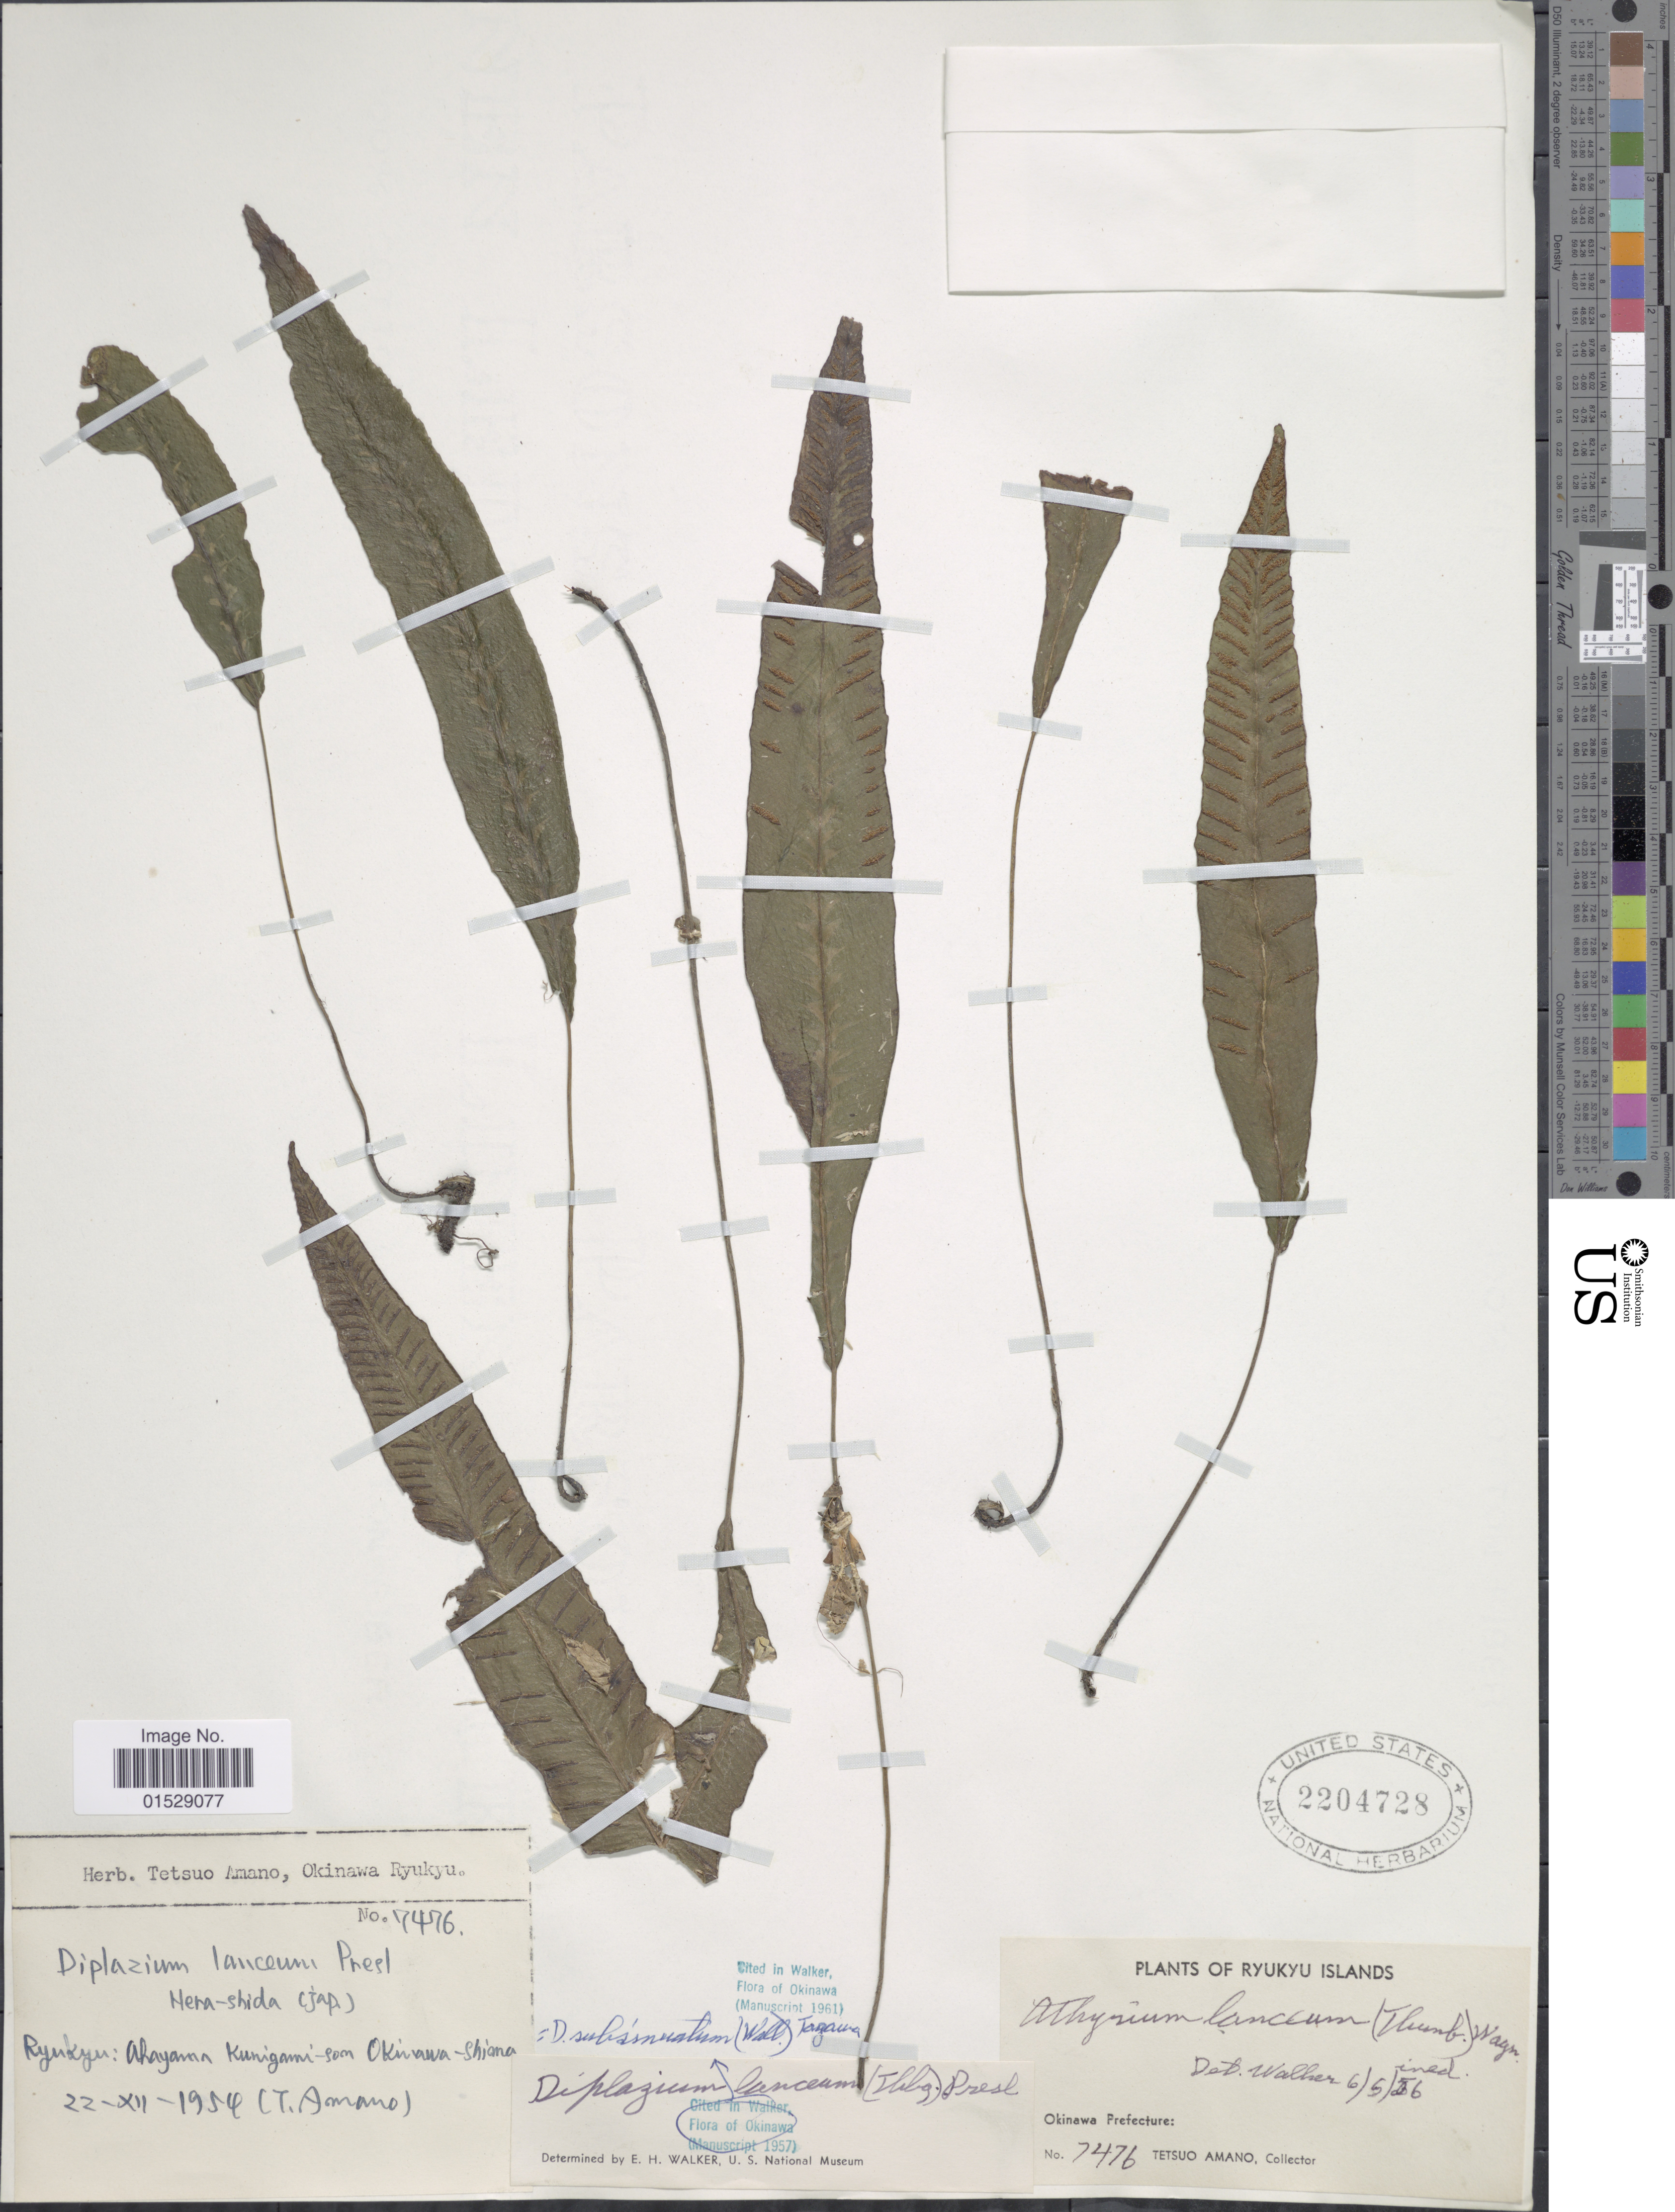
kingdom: Plantae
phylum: Tracheophyta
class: Polypodiopsida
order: Polypodiales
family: Athyriaceae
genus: Deparia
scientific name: Deparia lancea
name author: (Thunb.) Fraser-Jenk.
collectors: T. Amano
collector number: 7476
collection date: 1954-12-22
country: Japan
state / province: Okinawa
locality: Ryukyu Islands, Okinawa Prefecture, Adayama, Kunigami-gun, Okinawa-shima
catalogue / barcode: US 2204728